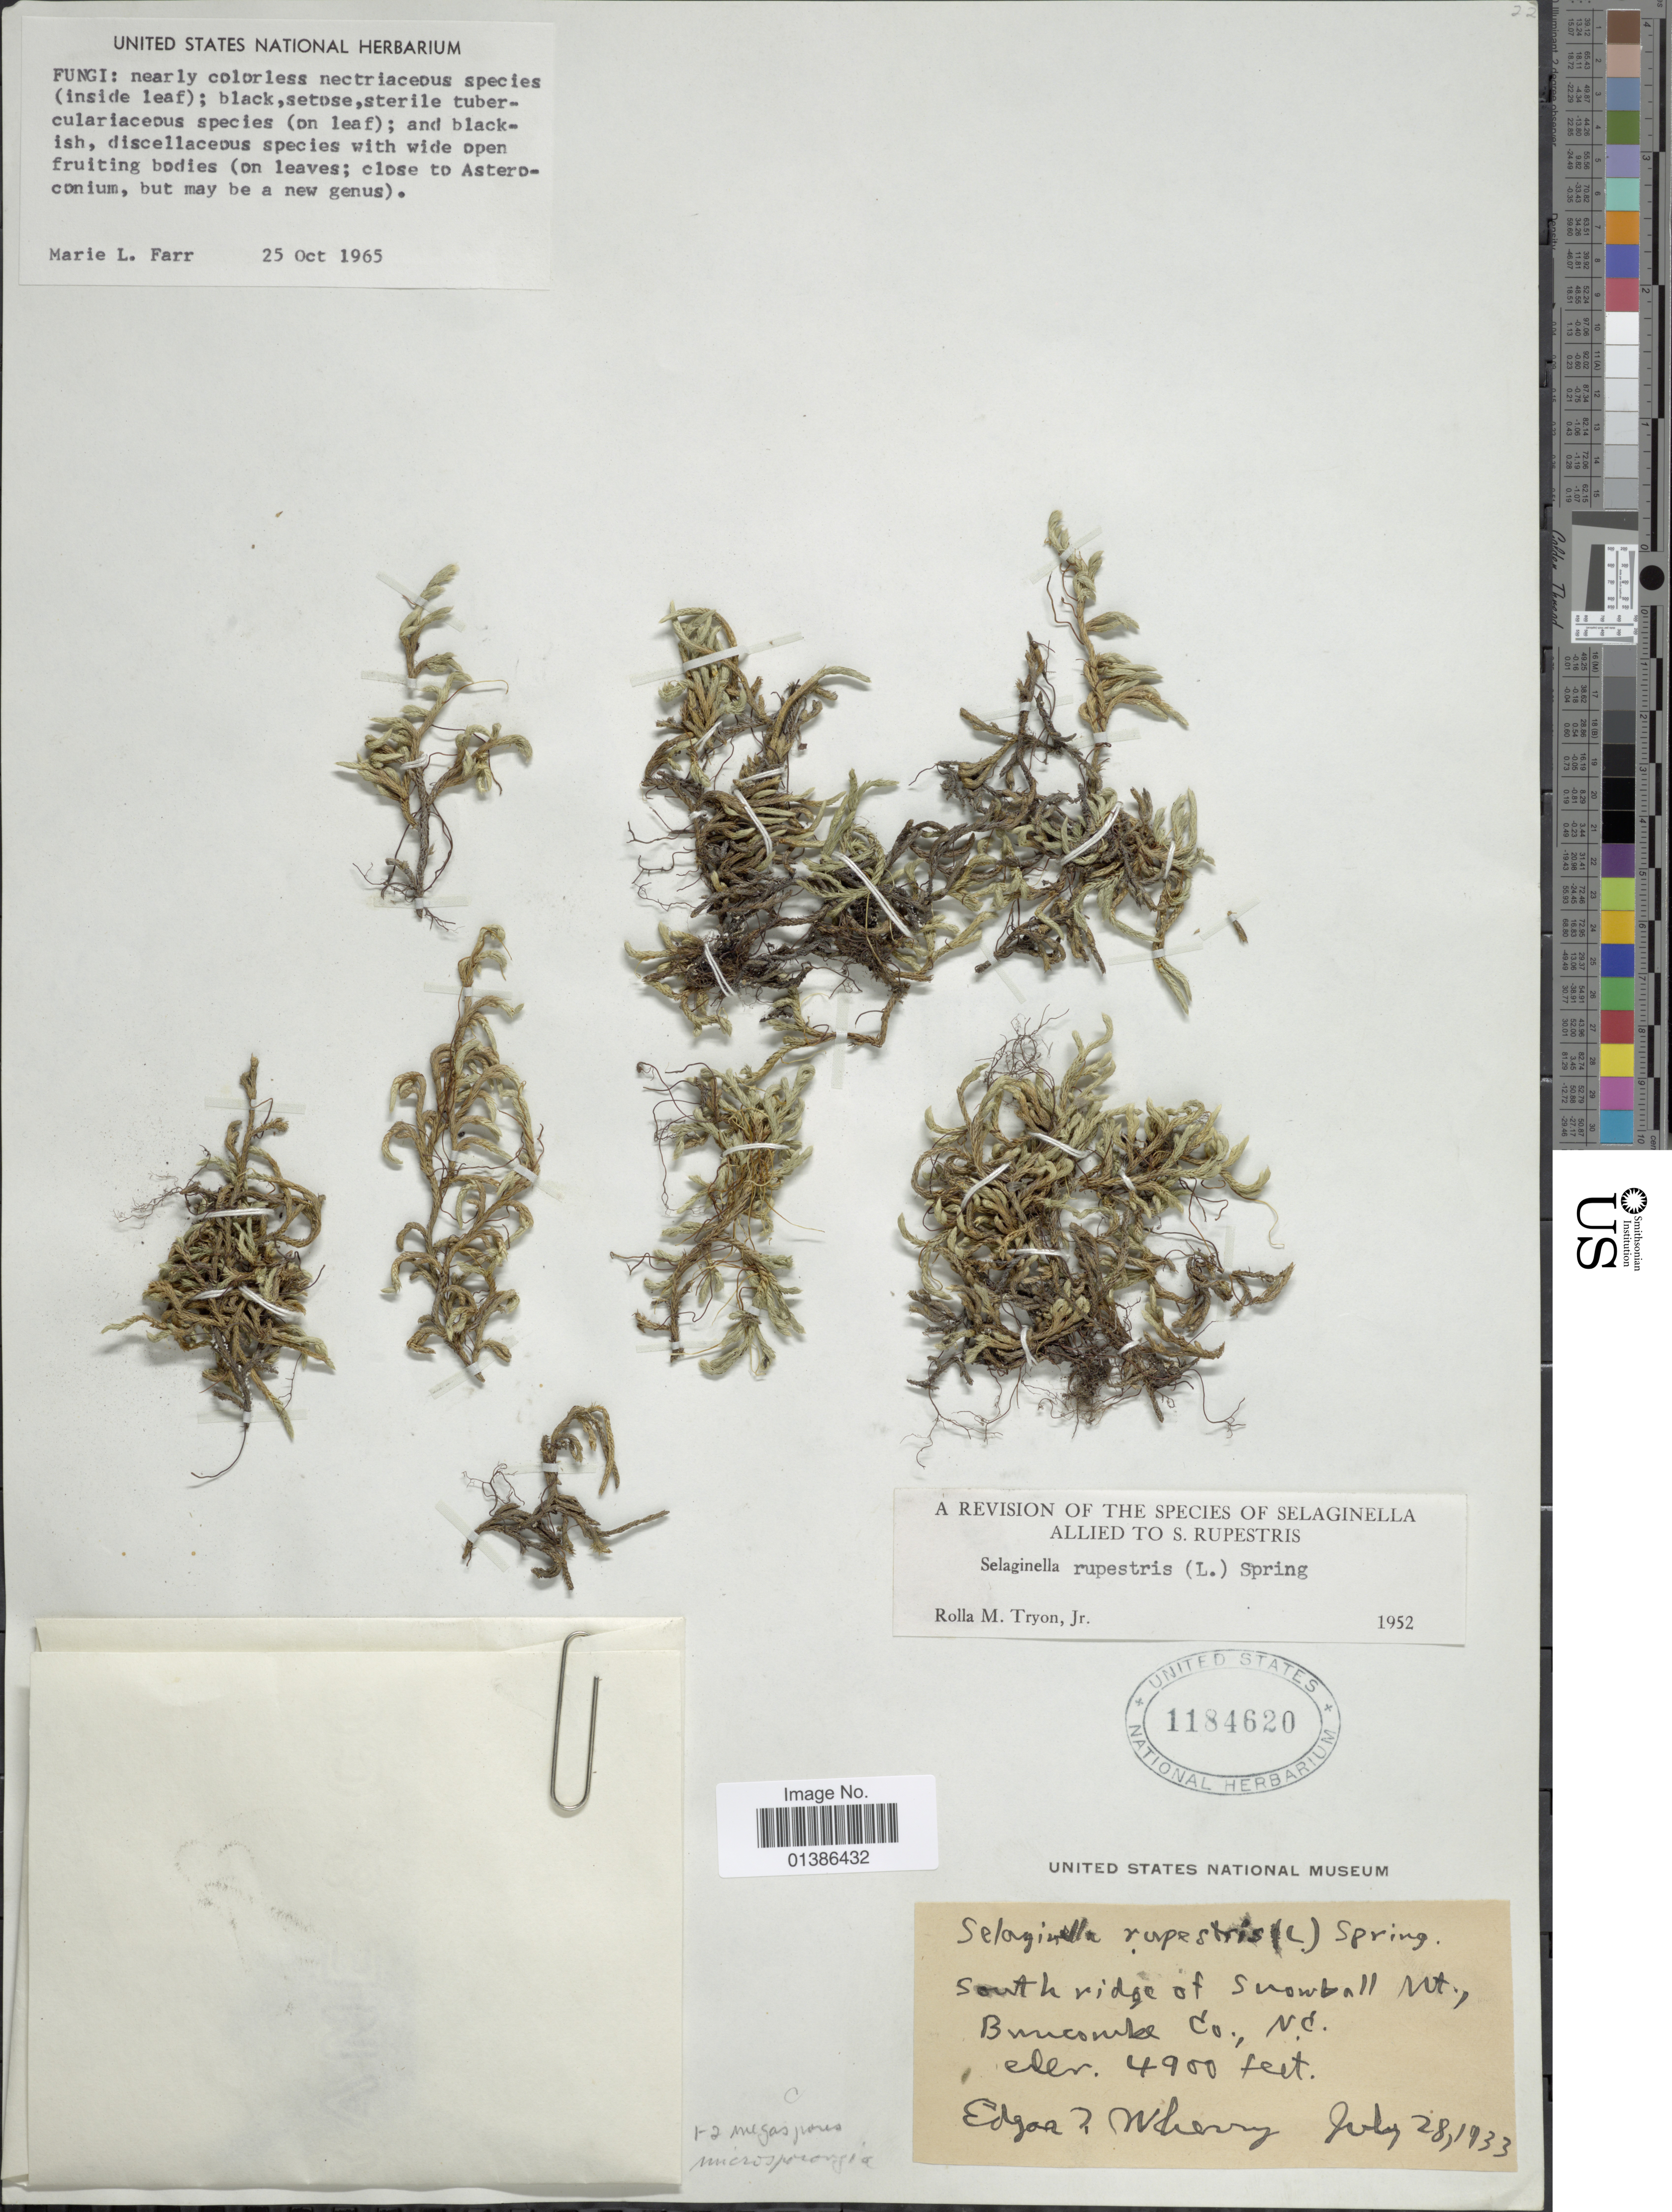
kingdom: Plantae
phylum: Tracheophyta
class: Lycopodiopsida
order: Selaginellales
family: Selaginellaceae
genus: Selaginella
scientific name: Selaginella rupestris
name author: (L.) Spring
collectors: E. Wherry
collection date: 1933-07-28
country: United States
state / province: North Carolina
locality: South ridge of Snowball Mt., Buncombe Co.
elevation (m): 1494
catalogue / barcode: US 1184620